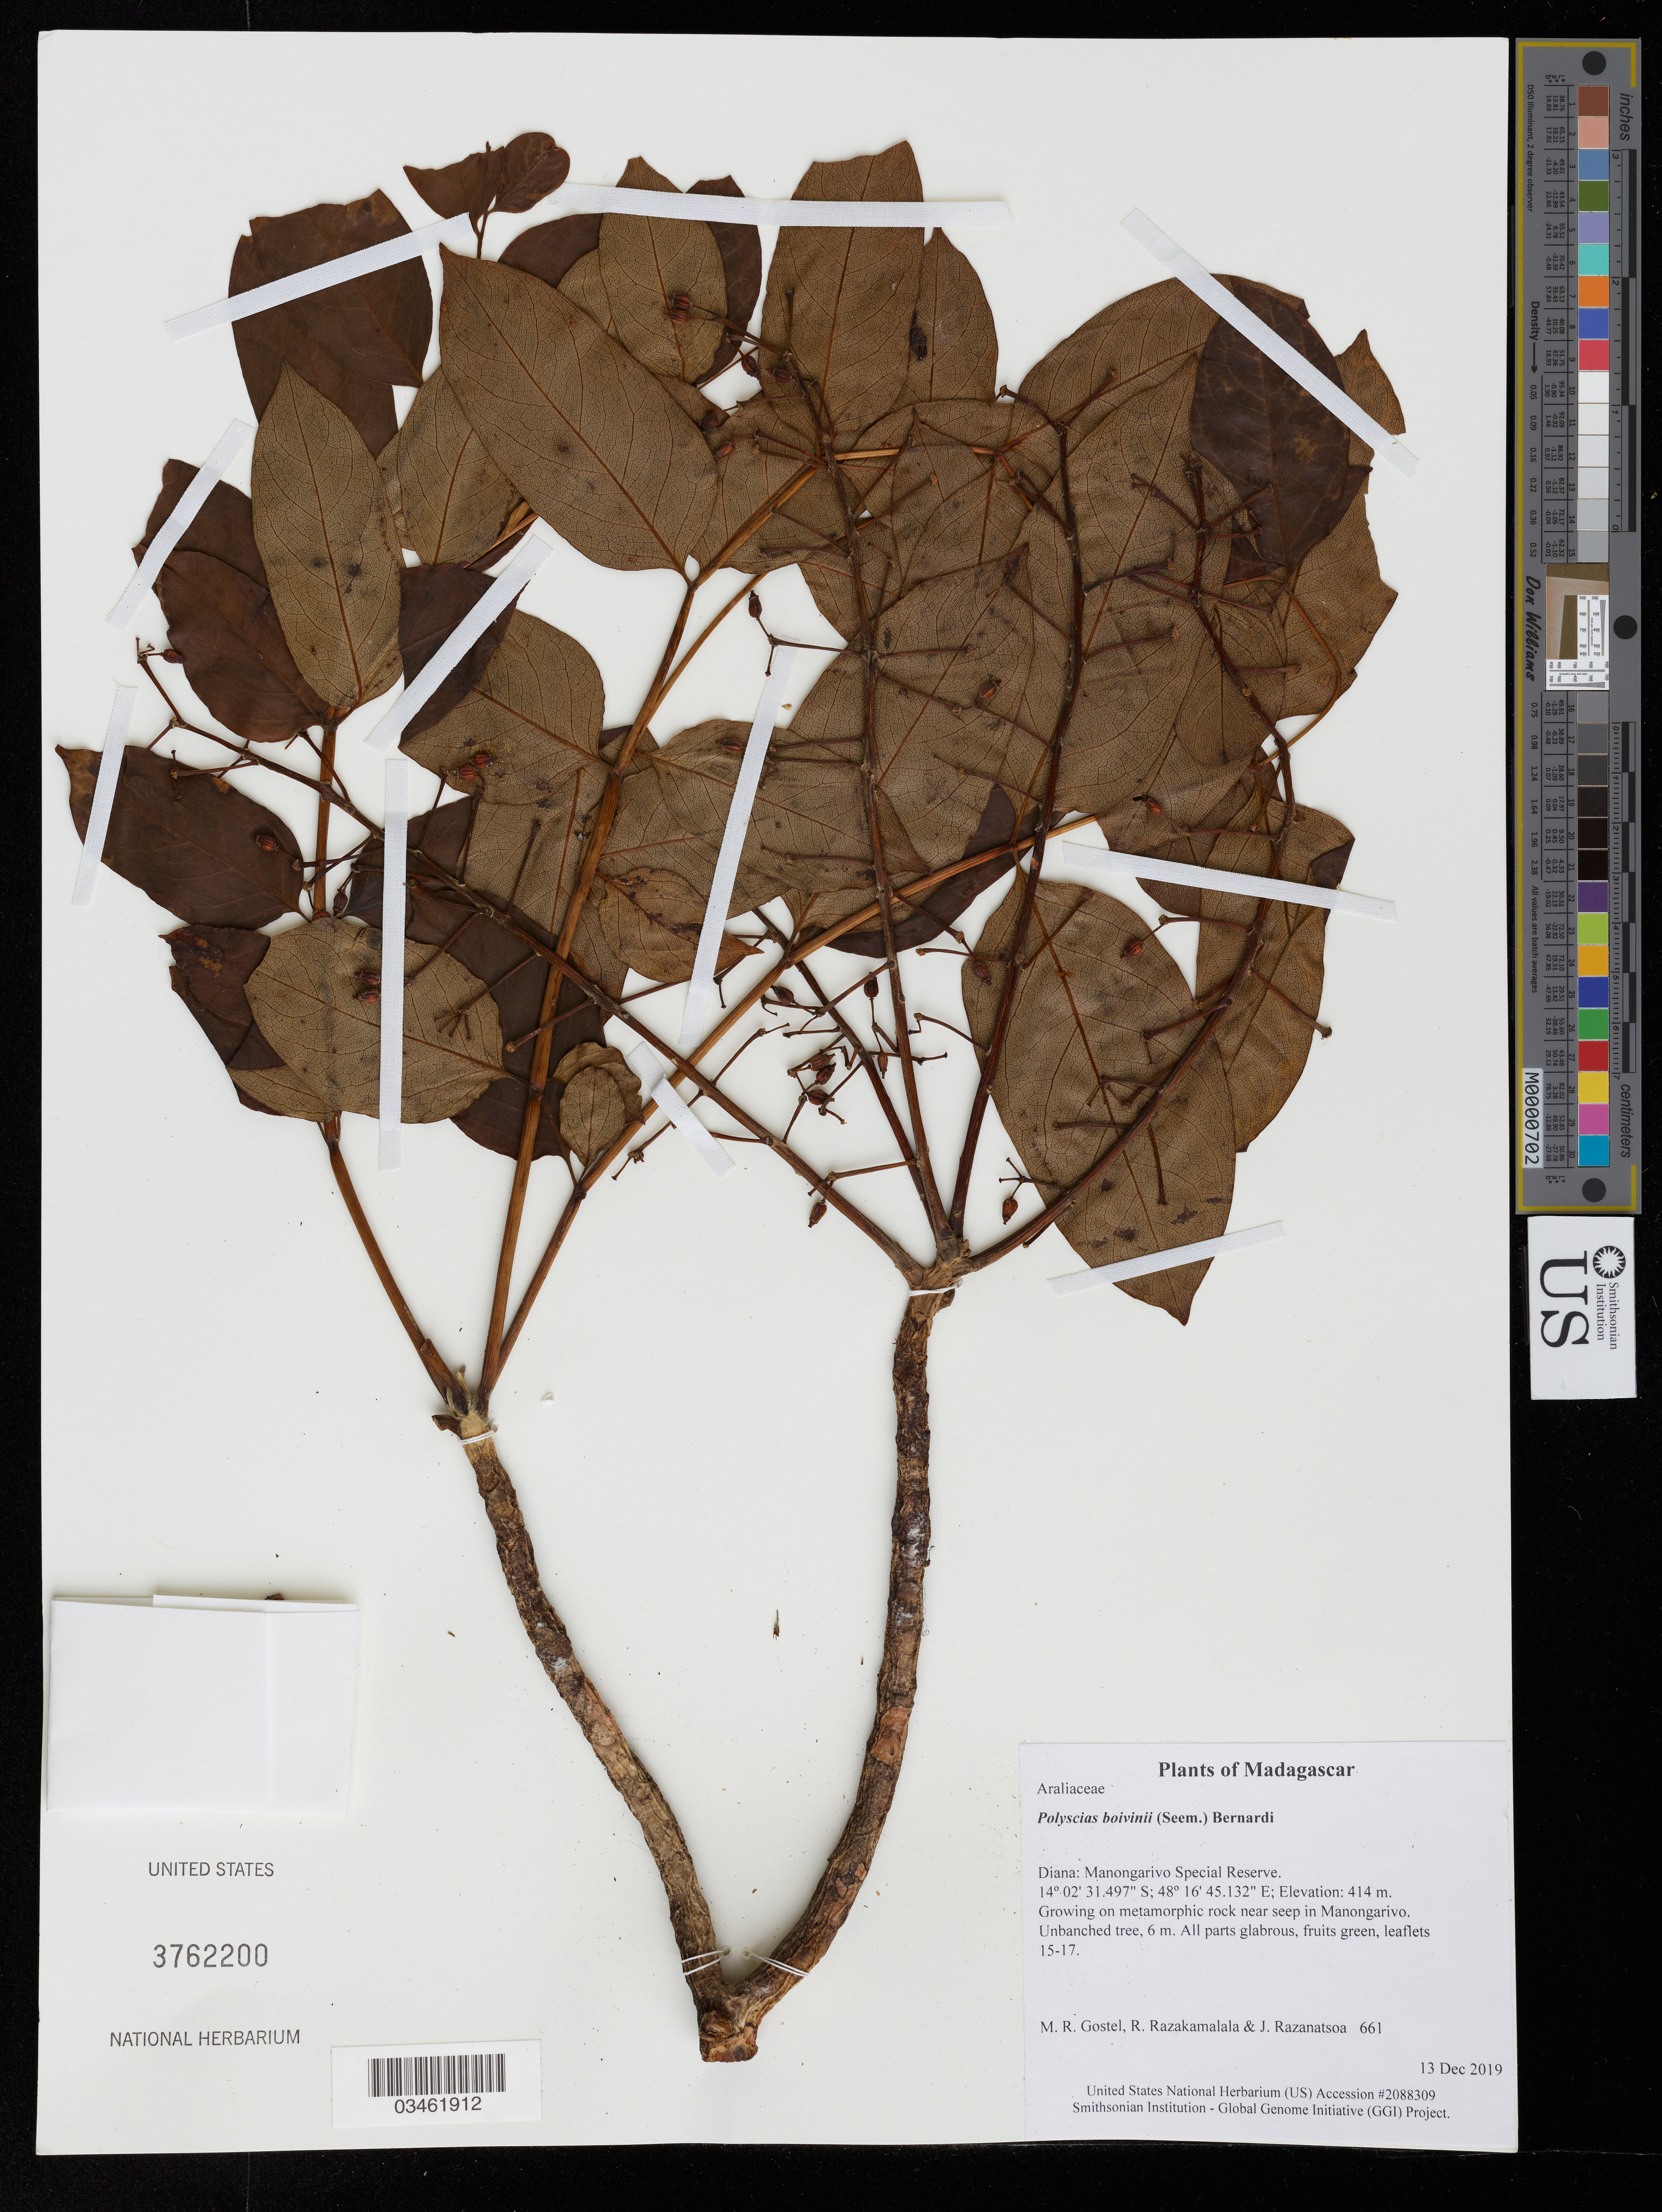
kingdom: Plantae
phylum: Tracheophyta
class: Magnoliopsida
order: Apiales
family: Araliaceae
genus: Polyscias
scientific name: Polyscias boivinii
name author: (Seem.) Bernardi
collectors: M. R. Gostel, R. Razakamalala & J. Razanatsoa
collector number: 661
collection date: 2019-12-13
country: Madagascar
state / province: Diana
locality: Manongarivo Special Reserve. On metamorphic rock near seep in Manongarivo.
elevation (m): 414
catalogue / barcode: US 3762200